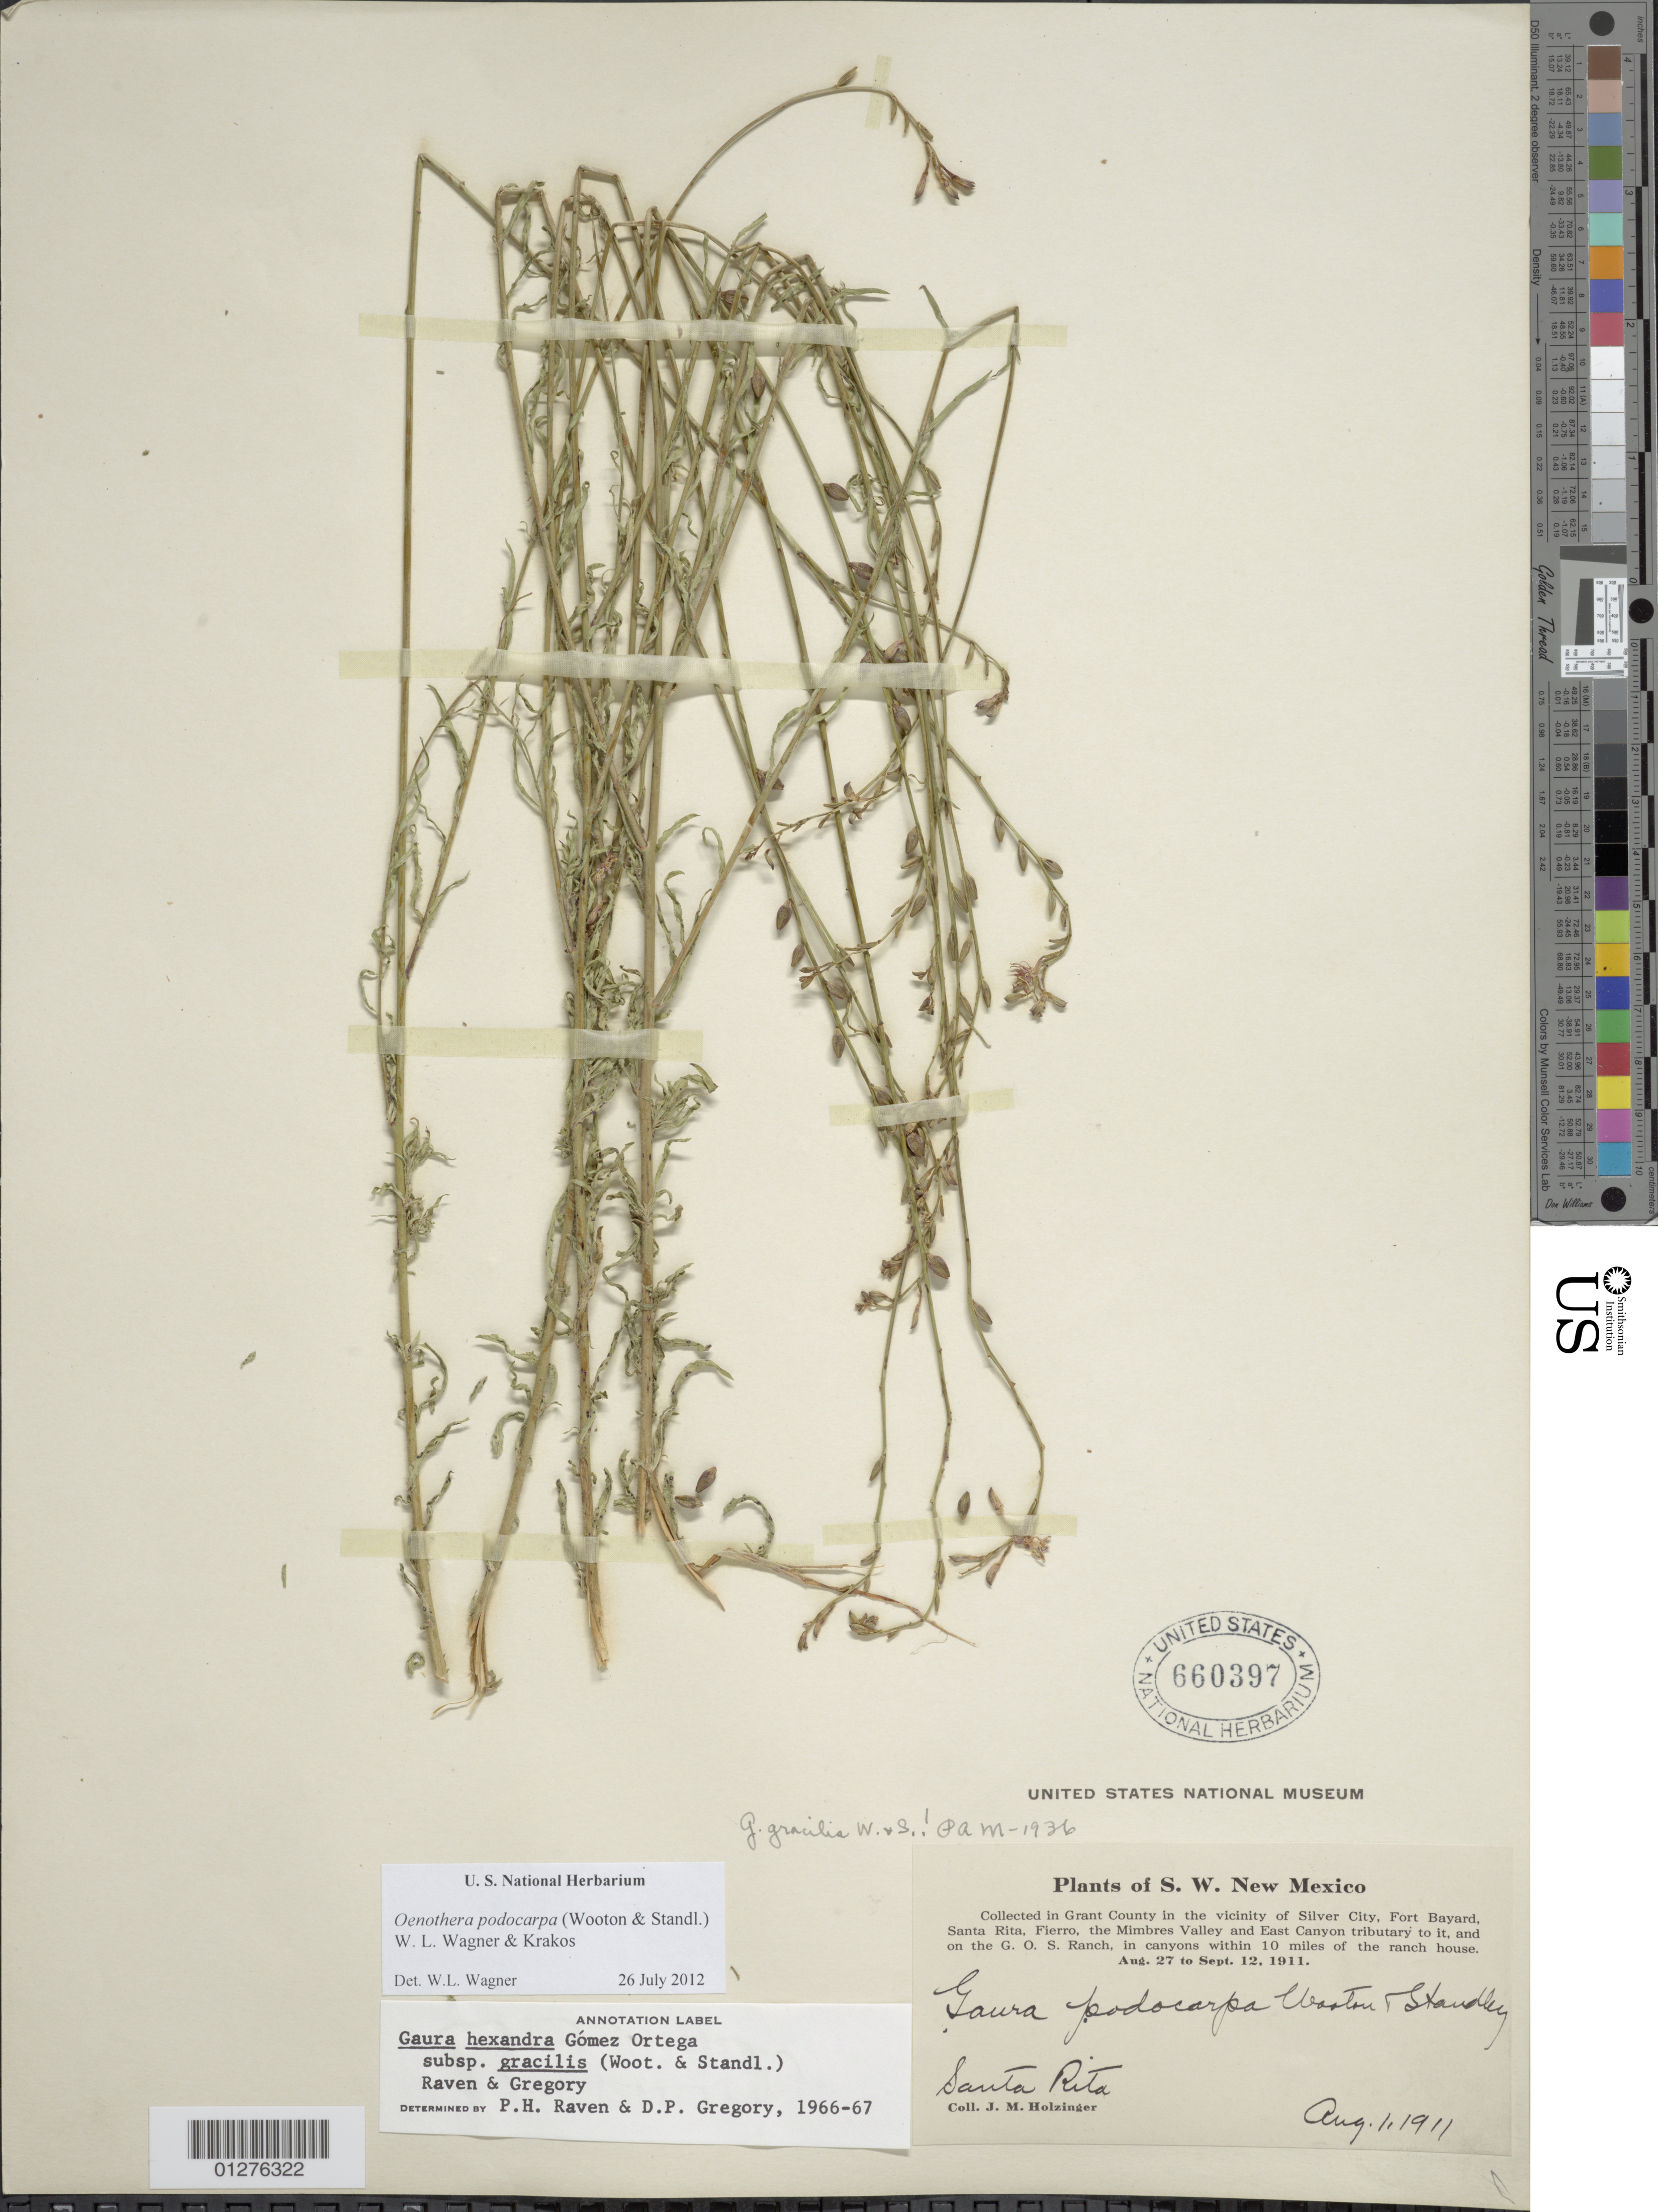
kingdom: Plantae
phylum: Tracheophyta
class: Magnoliopsida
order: Myrtales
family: Onagraceae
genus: Oenothera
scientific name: Oenothera podocarpa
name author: (Wooton & Standl.) Krakos & W.L. Wagner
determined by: Wagner, W. L., (BOT), Smithsonian Institution - National Museum of Natural History (UNITED STATES)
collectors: J. M. Holzinger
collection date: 1911-08-01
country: United States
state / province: New Mexico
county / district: Grant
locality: Vicinity of Silver City, Fort Bayard, Santa Rita, Fierro.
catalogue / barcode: US 660397